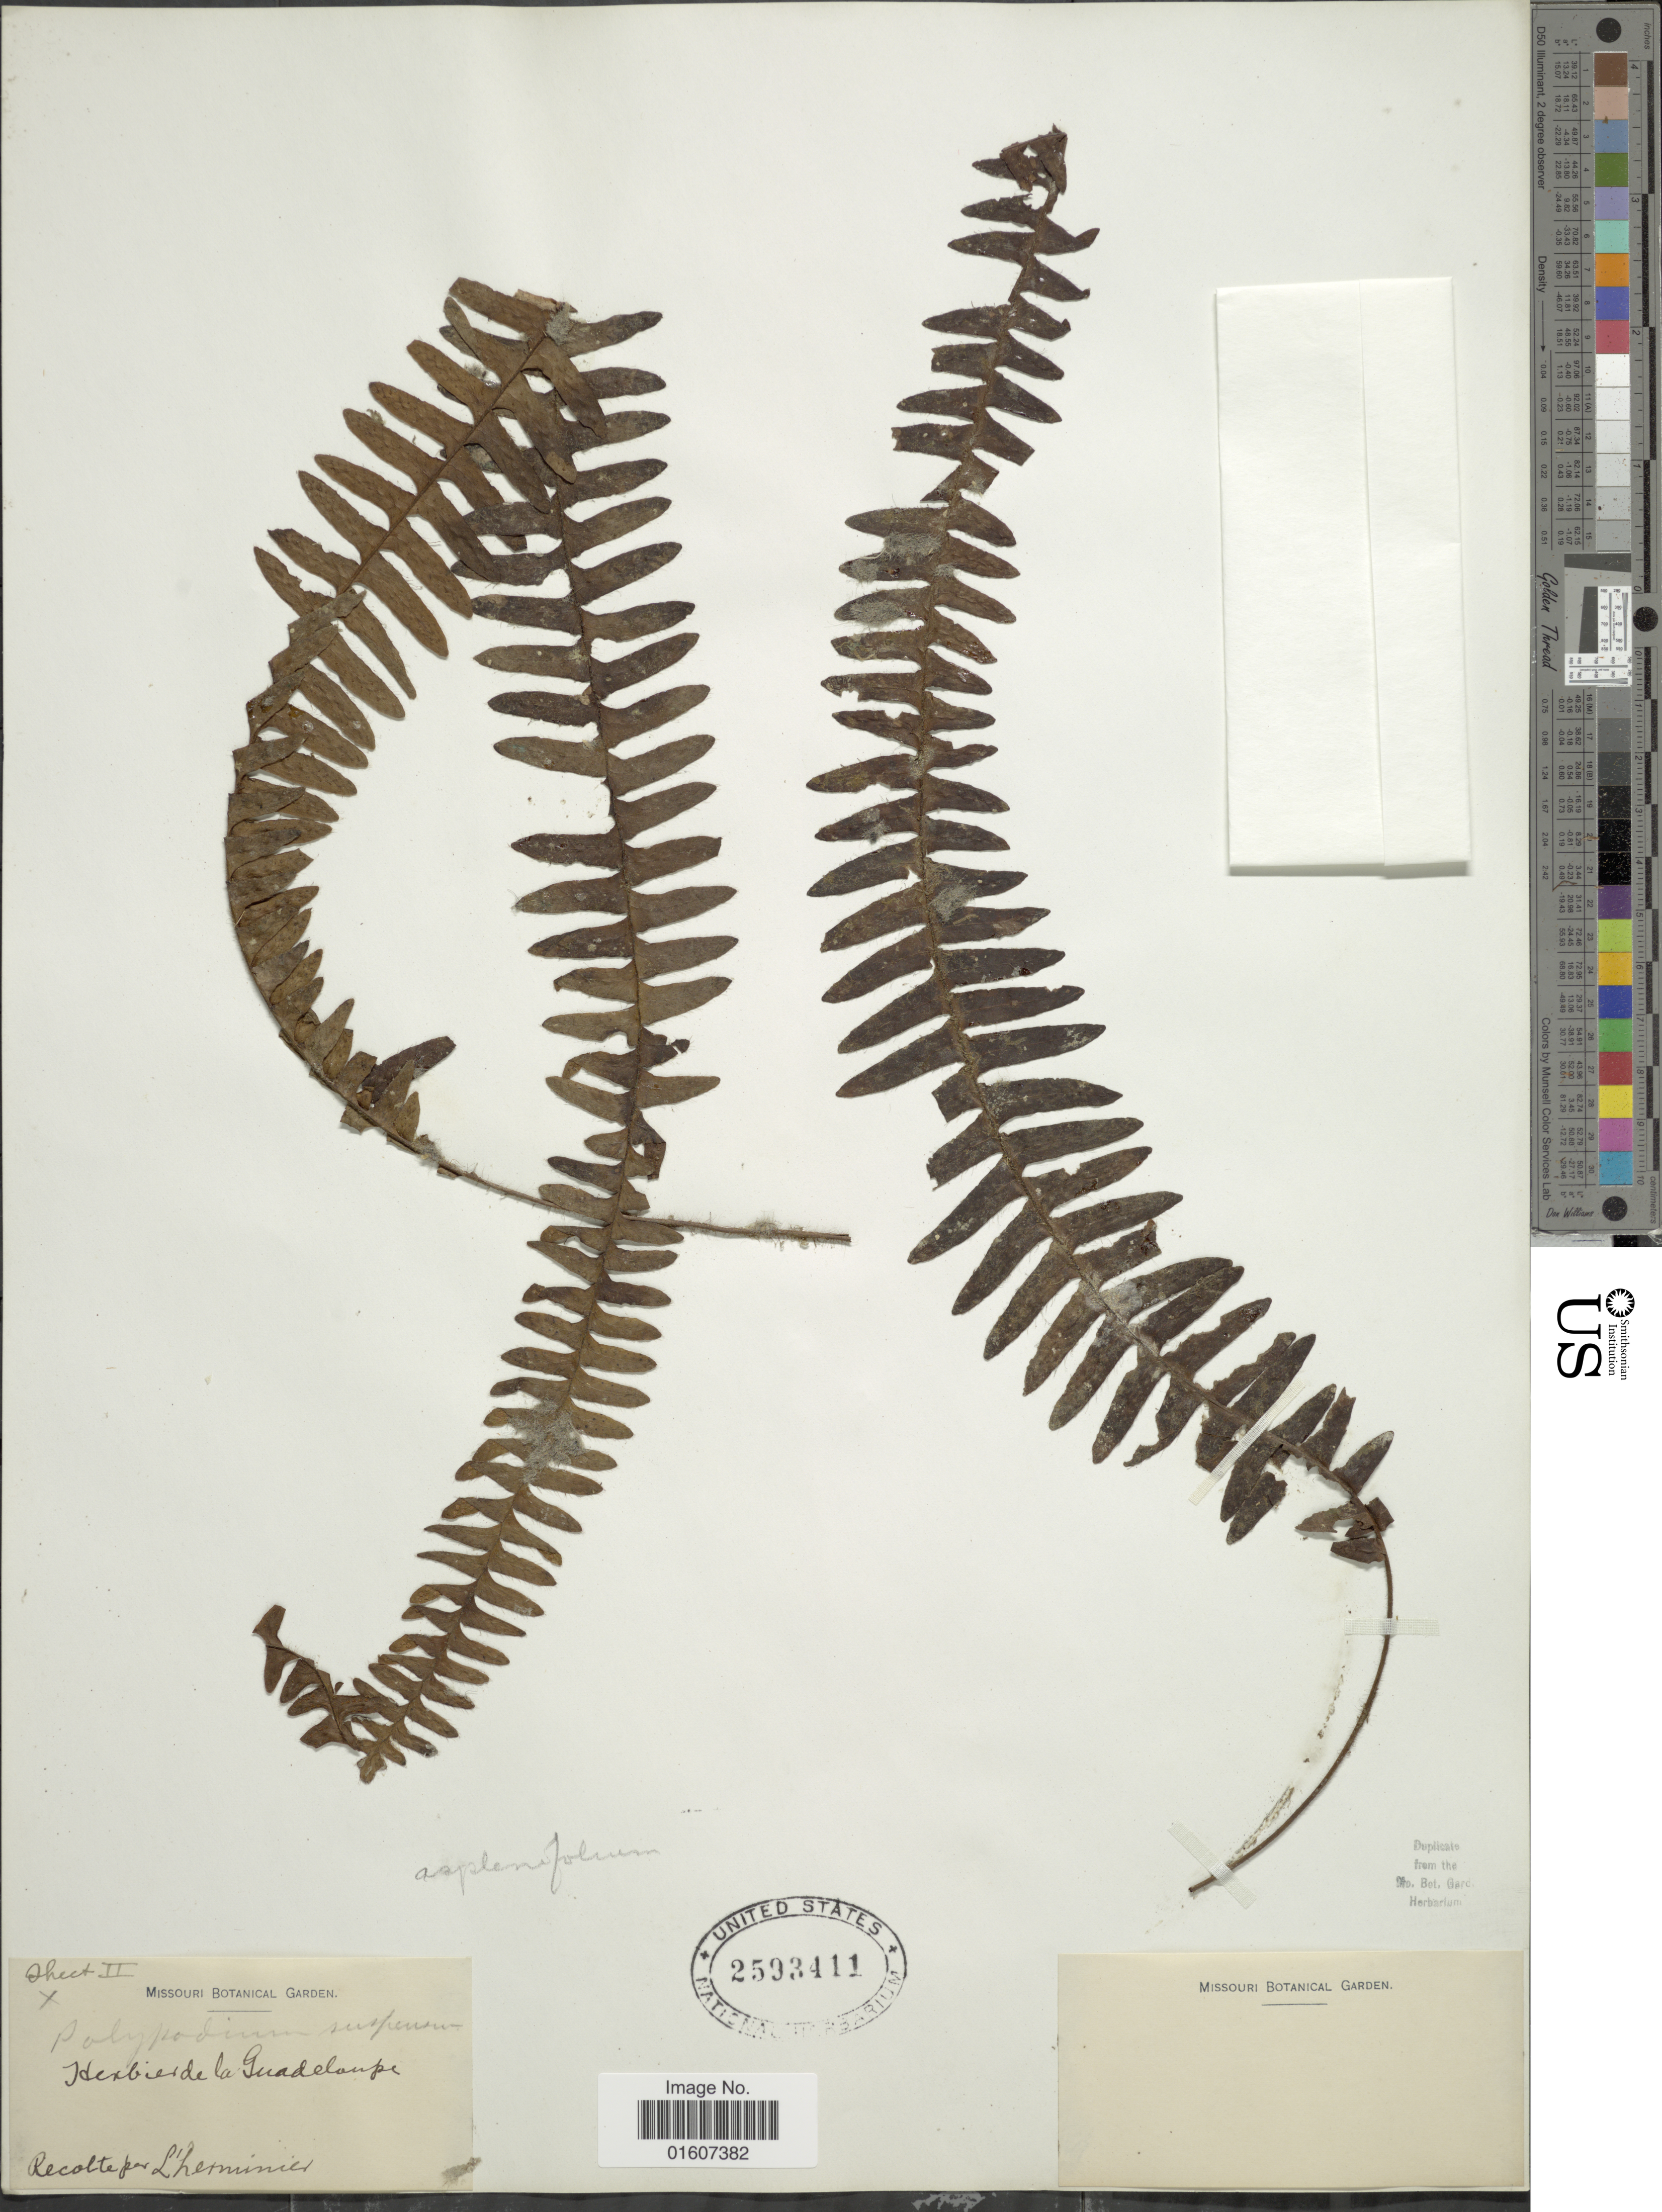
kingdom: Plantae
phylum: Tracheophyta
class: Polypodiopsida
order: Polypodiales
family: Polypodiaceae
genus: Terpsichore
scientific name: Terpsichore asplenifolia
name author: (L.) A.R. Sm.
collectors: -. L'Herminier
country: Guadeloupe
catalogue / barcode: US 2593411